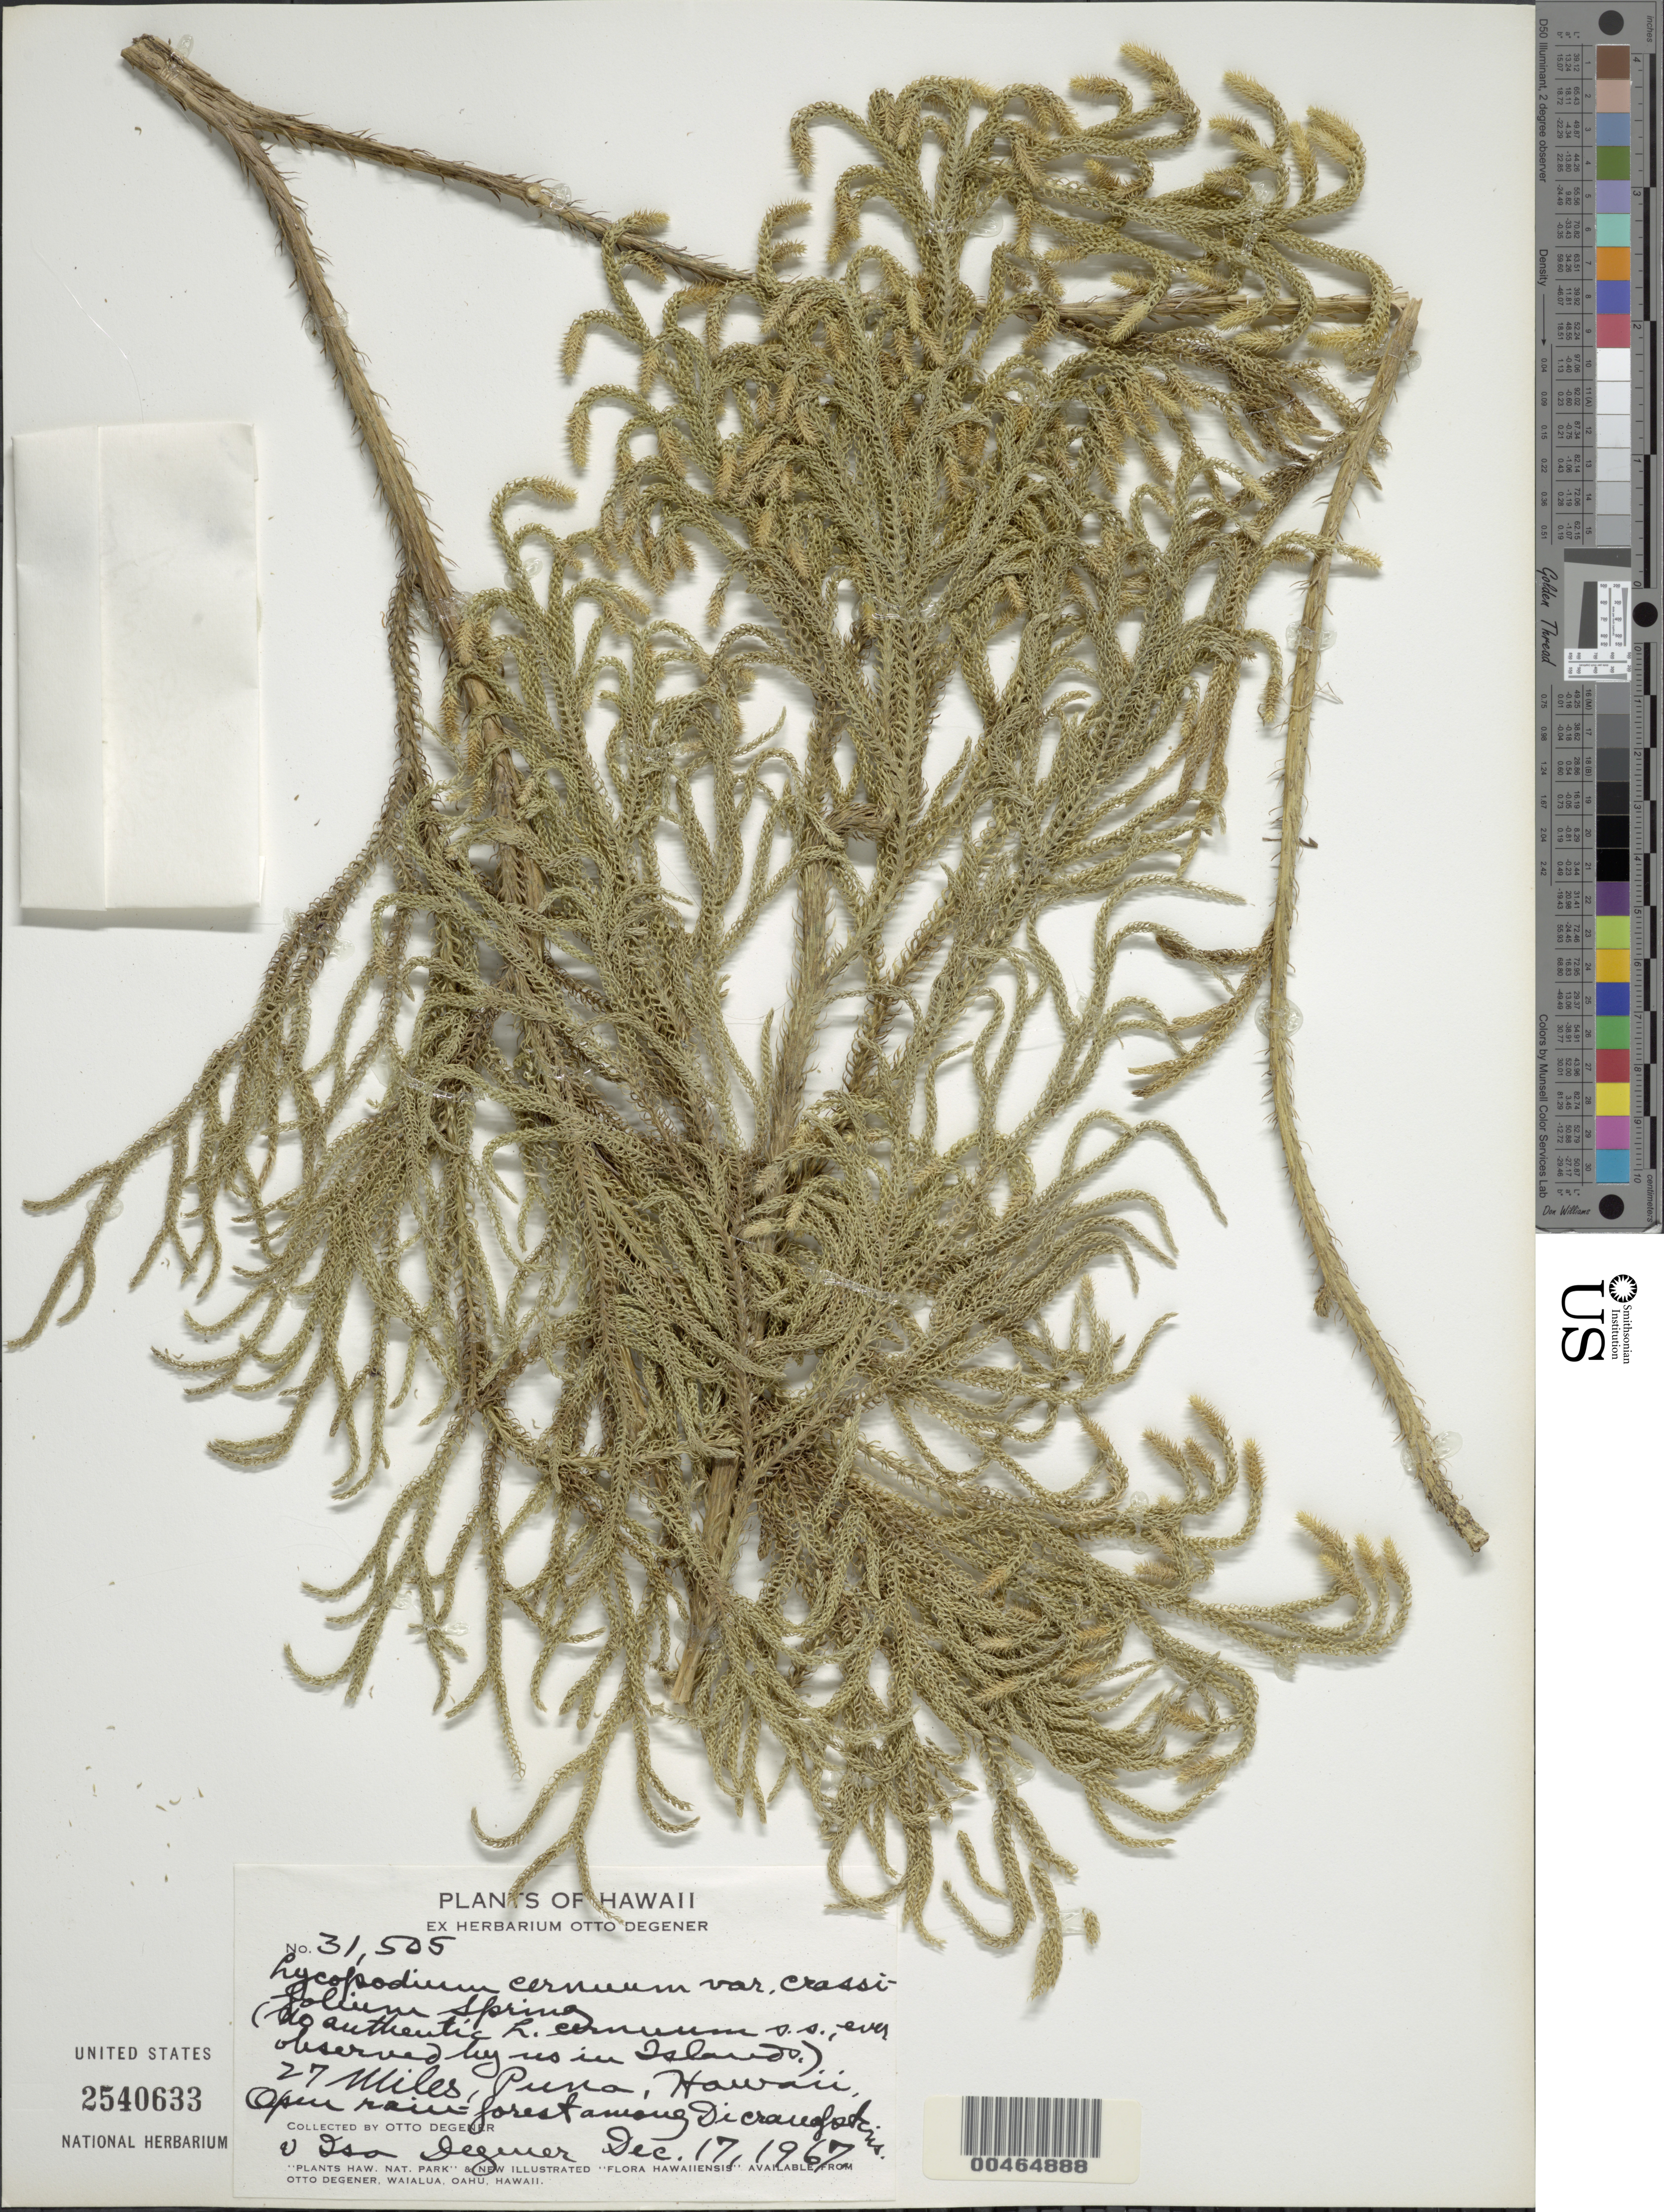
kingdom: Plantae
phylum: Tracheophyta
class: Lycopodiopsida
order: Lycopodiales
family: Lycopodiaceae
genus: Palhinhaea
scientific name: Palhinhaea cernua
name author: (L.) Vasc. & Franco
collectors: O. Degener & I. Degener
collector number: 31505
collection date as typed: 17 Dec 1967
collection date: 1967-12-17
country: United States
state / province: Hawaii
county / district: Hawaii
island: Hawaii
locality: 27 Miles, Puna.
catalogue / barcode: US 2540633